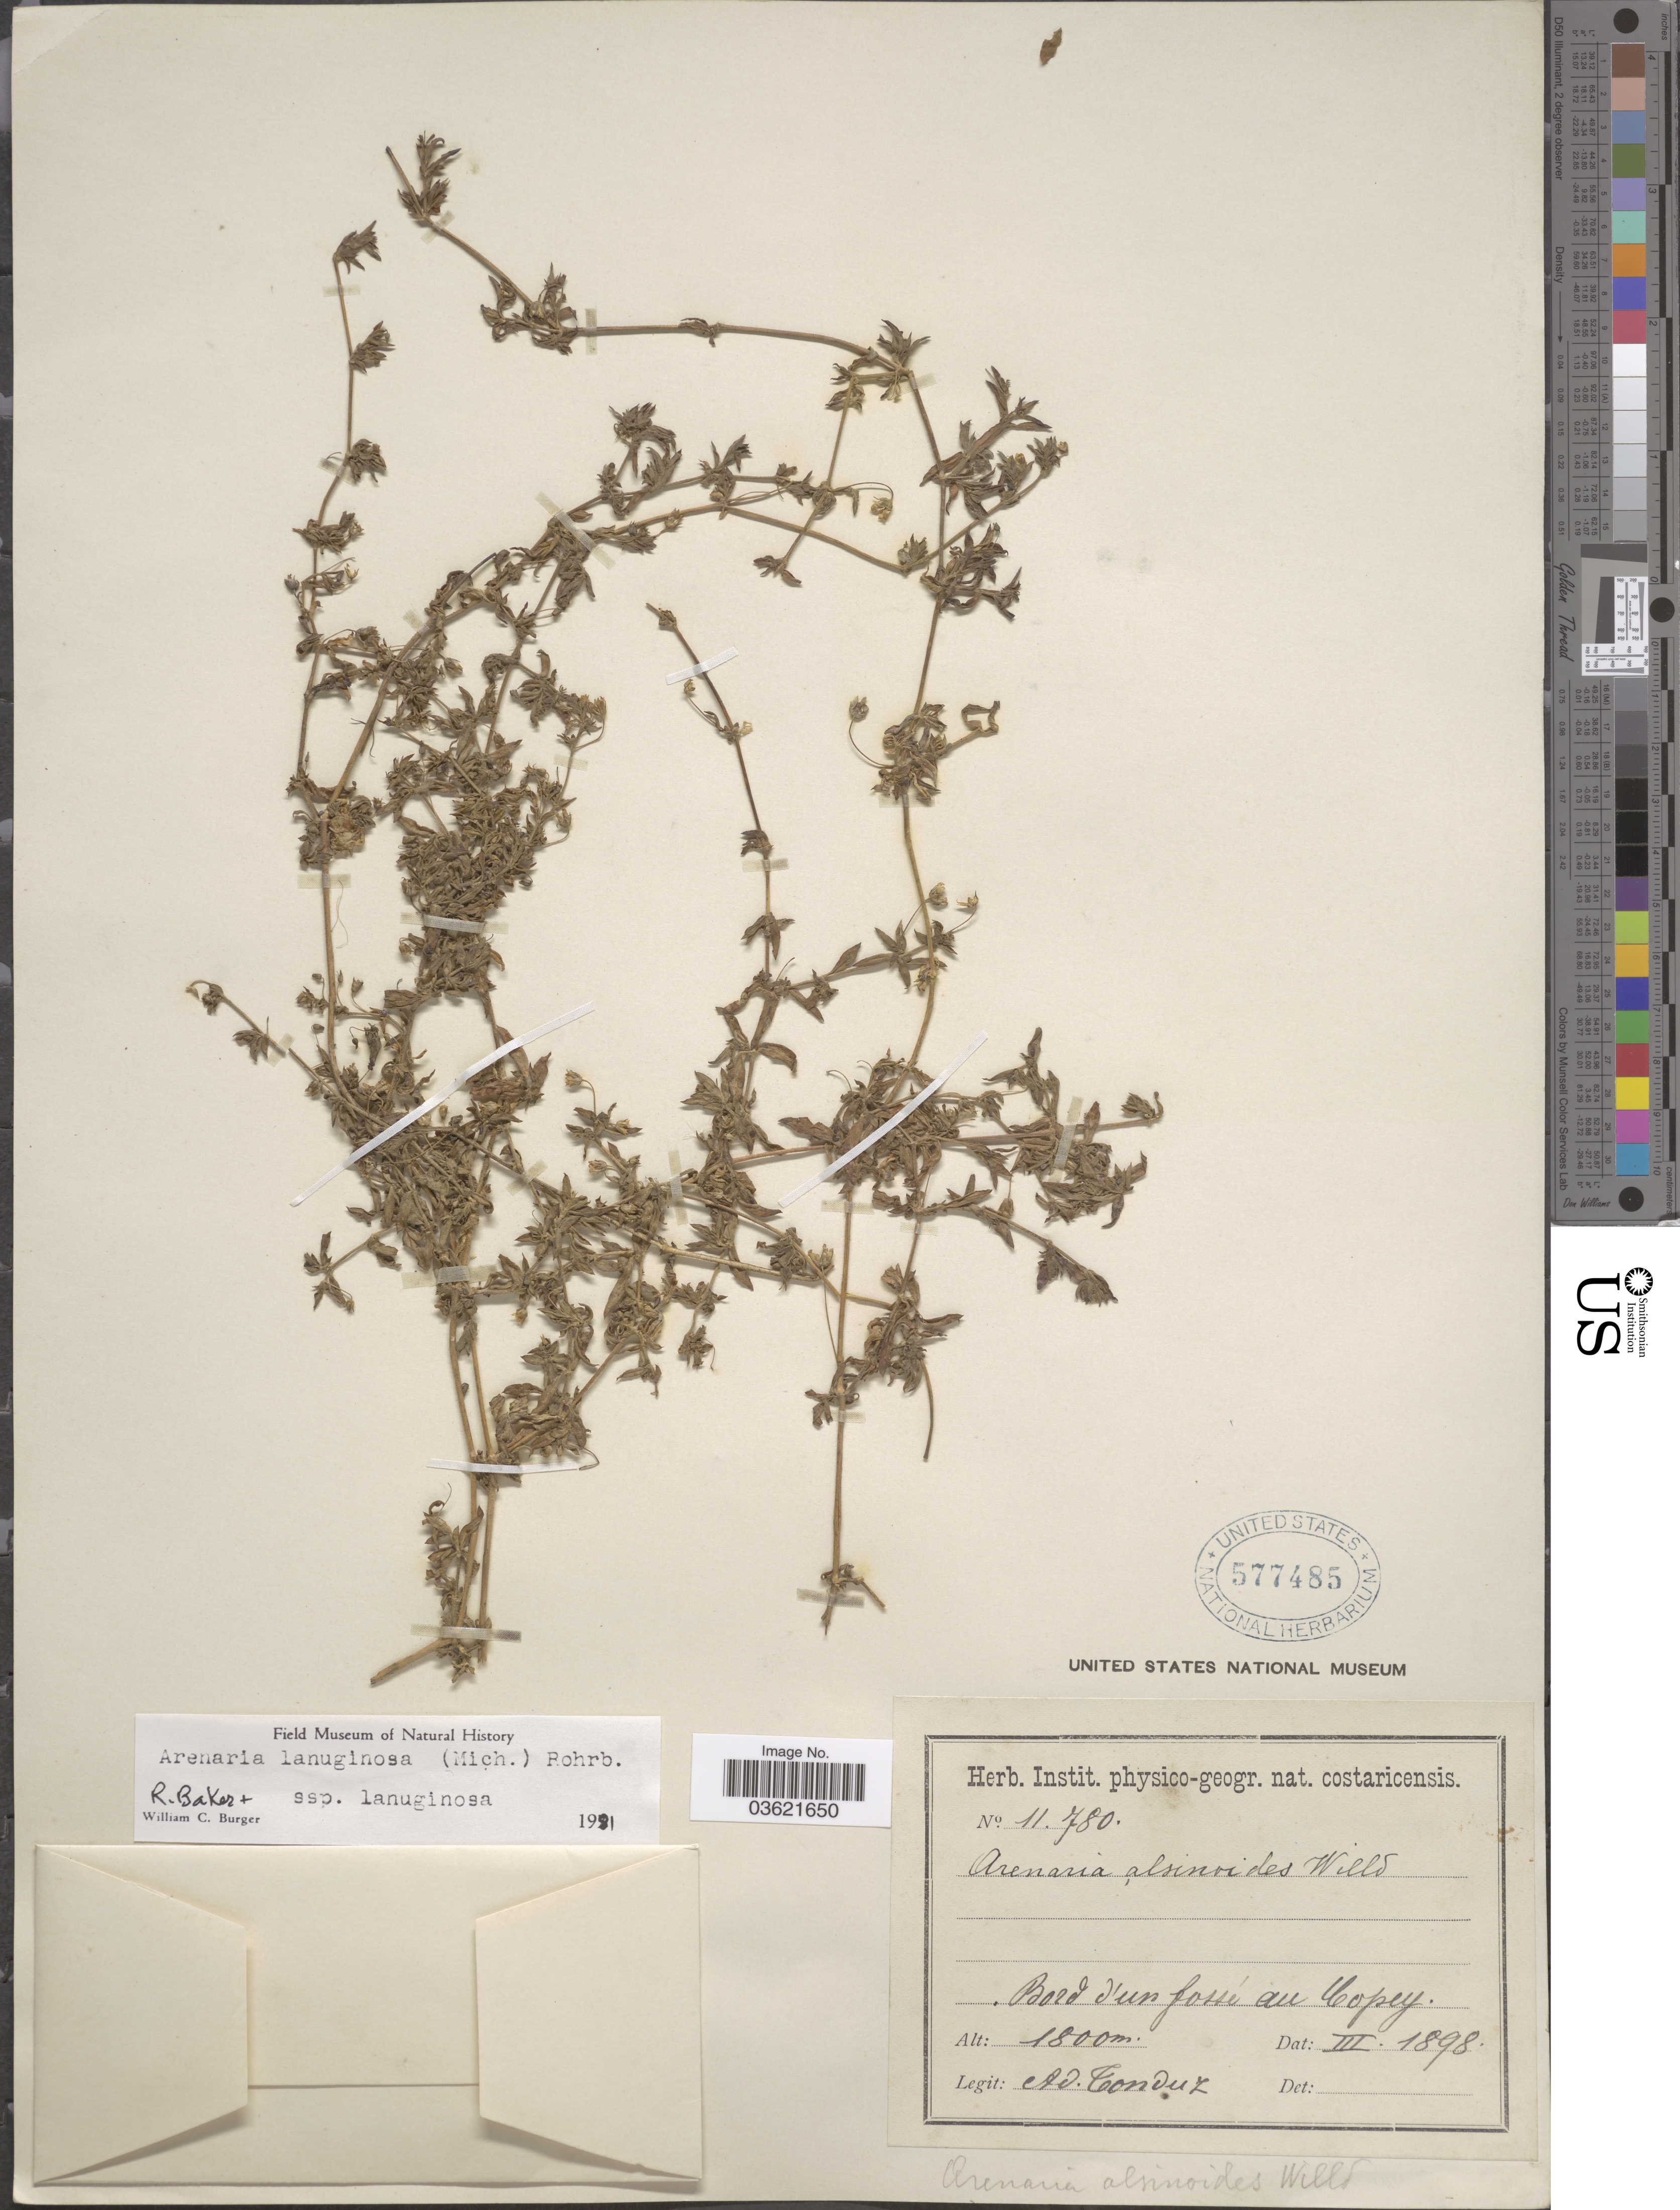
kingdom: Plantae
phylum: Tracheophyta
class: Magnoliopsida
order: Caryophyllales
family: Caryophyllaceae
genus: Arenaria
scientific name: Arenaria lanuginosa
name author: (Michx.) Rohrb.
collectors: A. Tonduz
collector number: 11780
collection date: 1898-03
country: Costa Rica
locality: Bords d'un fossé au Copey.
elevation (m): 1800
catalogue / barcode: US 577485